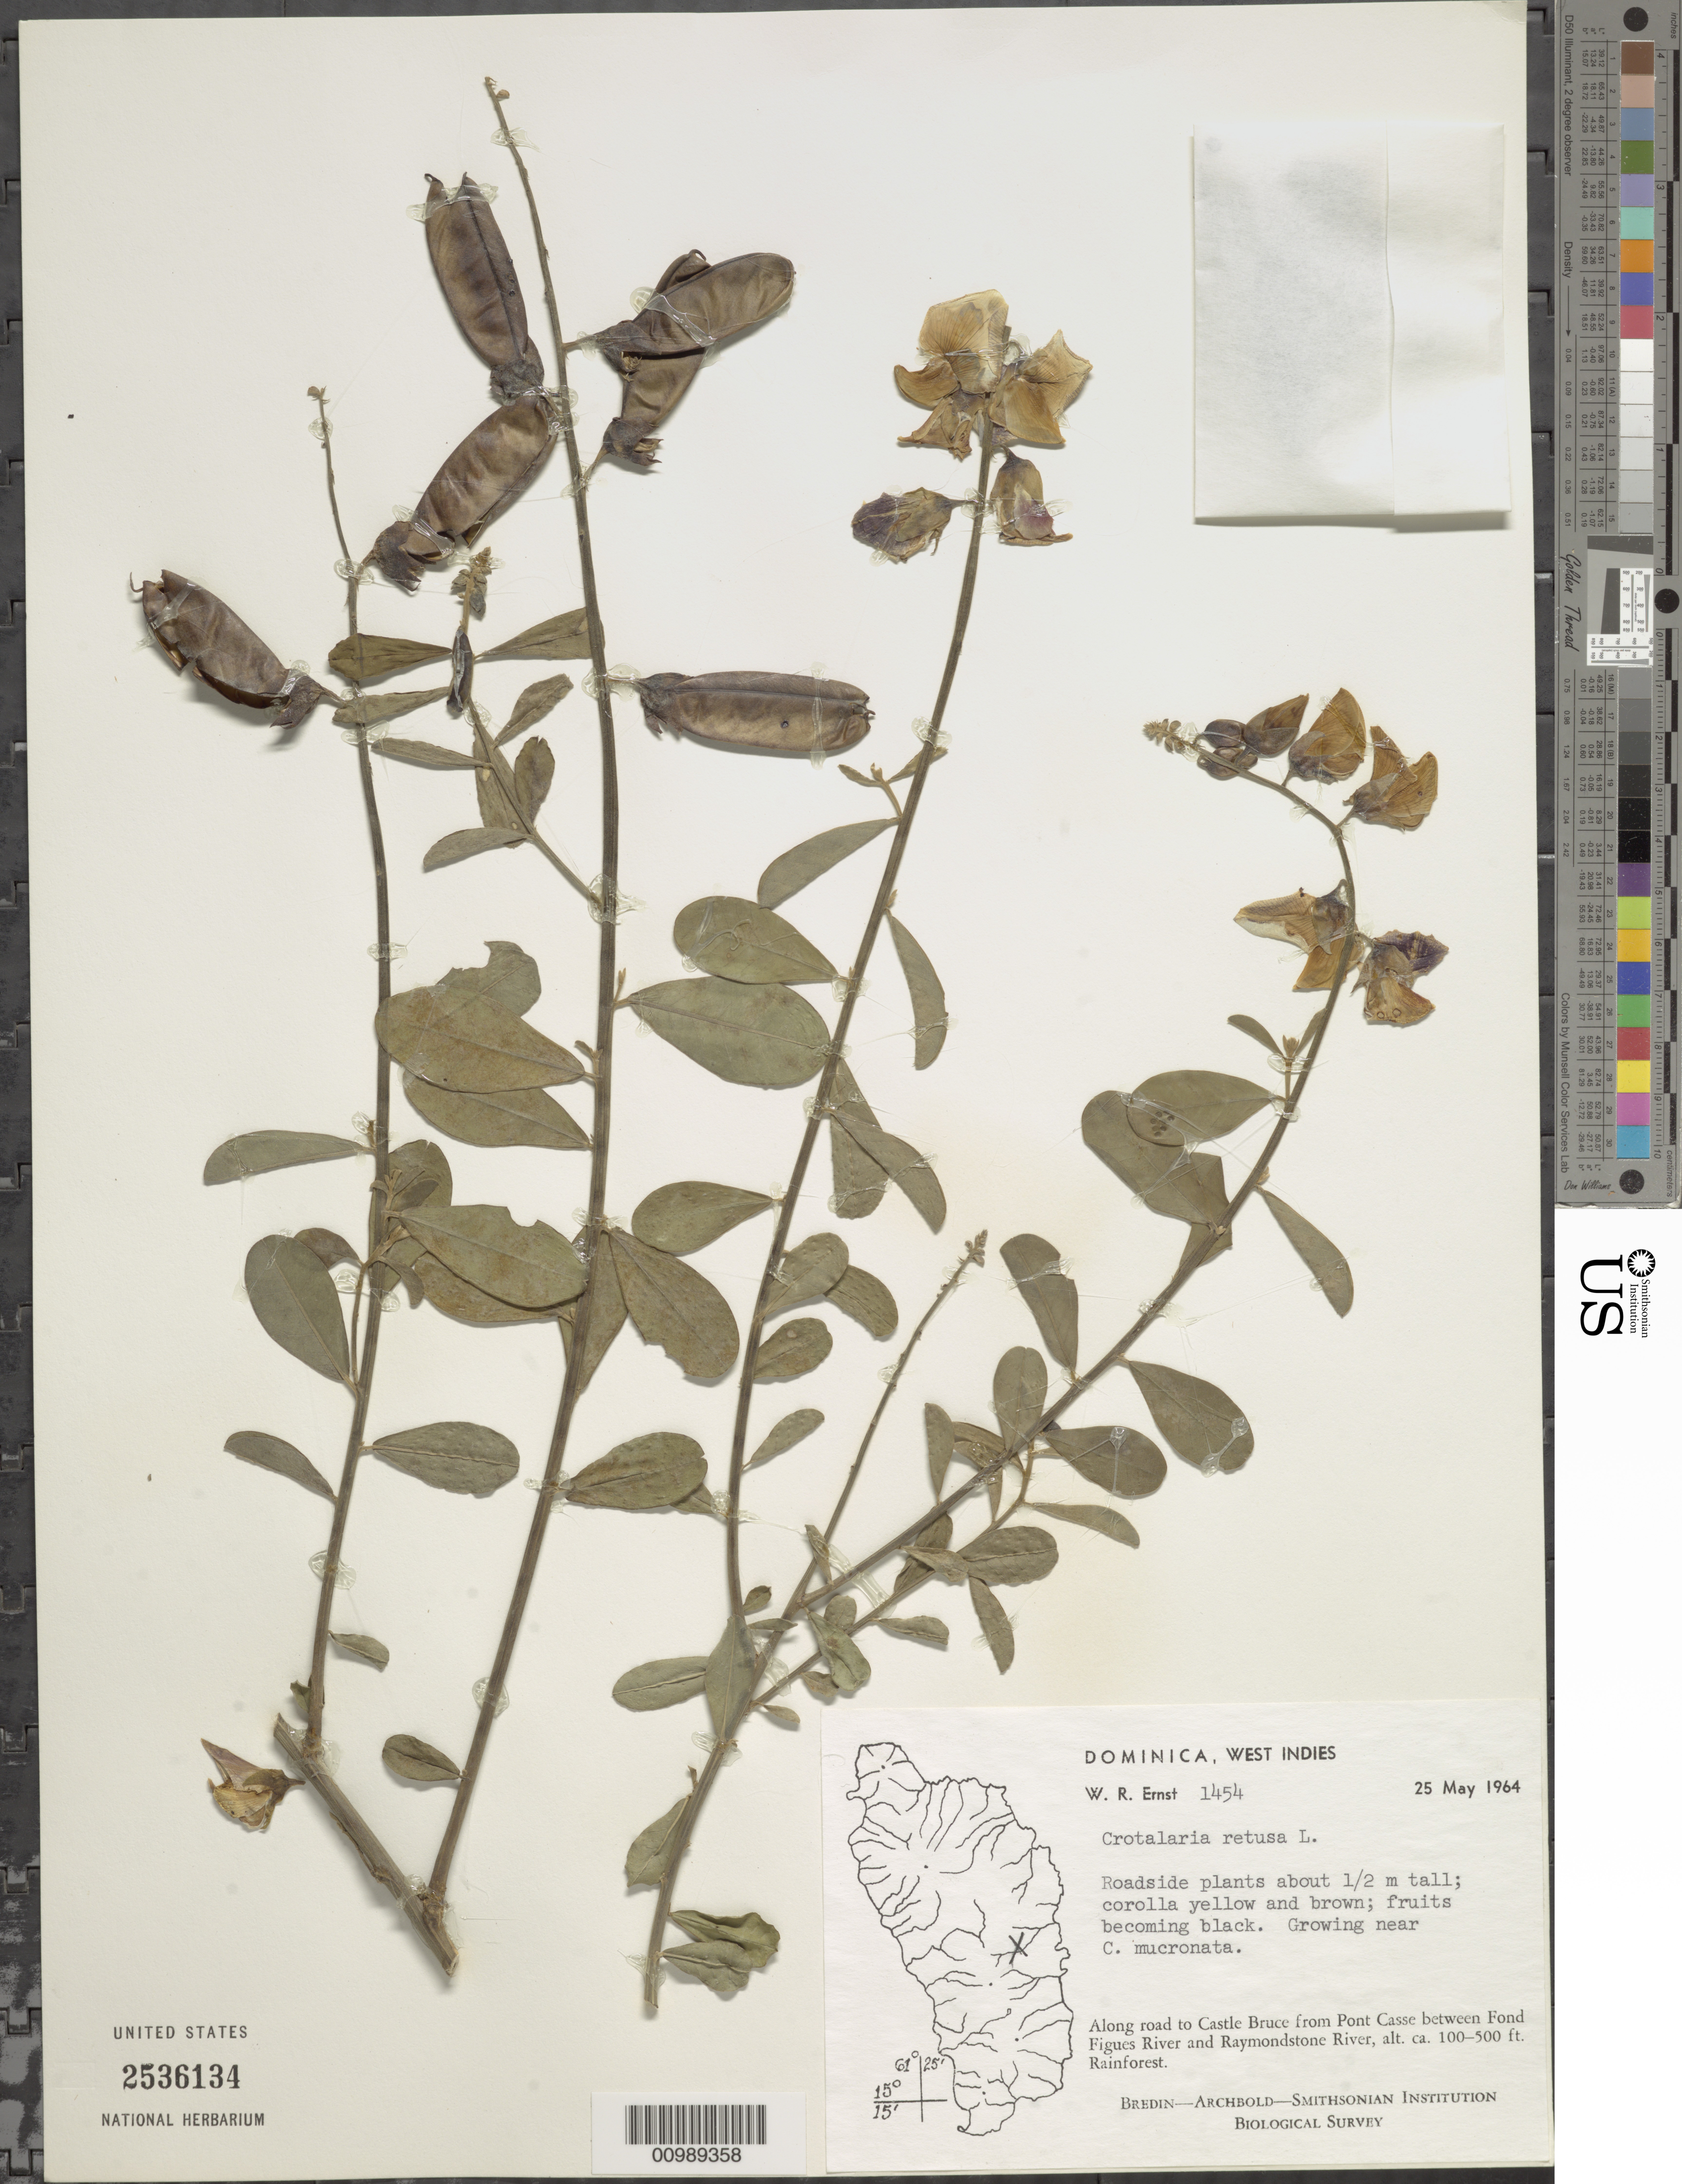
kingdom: Plantae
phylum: Tracheophyta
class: Magnoliopsida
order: Fabales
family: Fabaceae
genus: Crotalaria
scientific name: Crotalaria retusa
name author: L.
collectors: W. R. Ernst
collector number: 1454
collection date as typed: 25 May 1964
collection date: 1964-05-25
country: Dominica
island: Dominica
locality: Along road to Castle Bruce from Pont Casse between Fond Figues River and raymondstone River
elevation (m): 30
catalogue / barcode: US 2536134